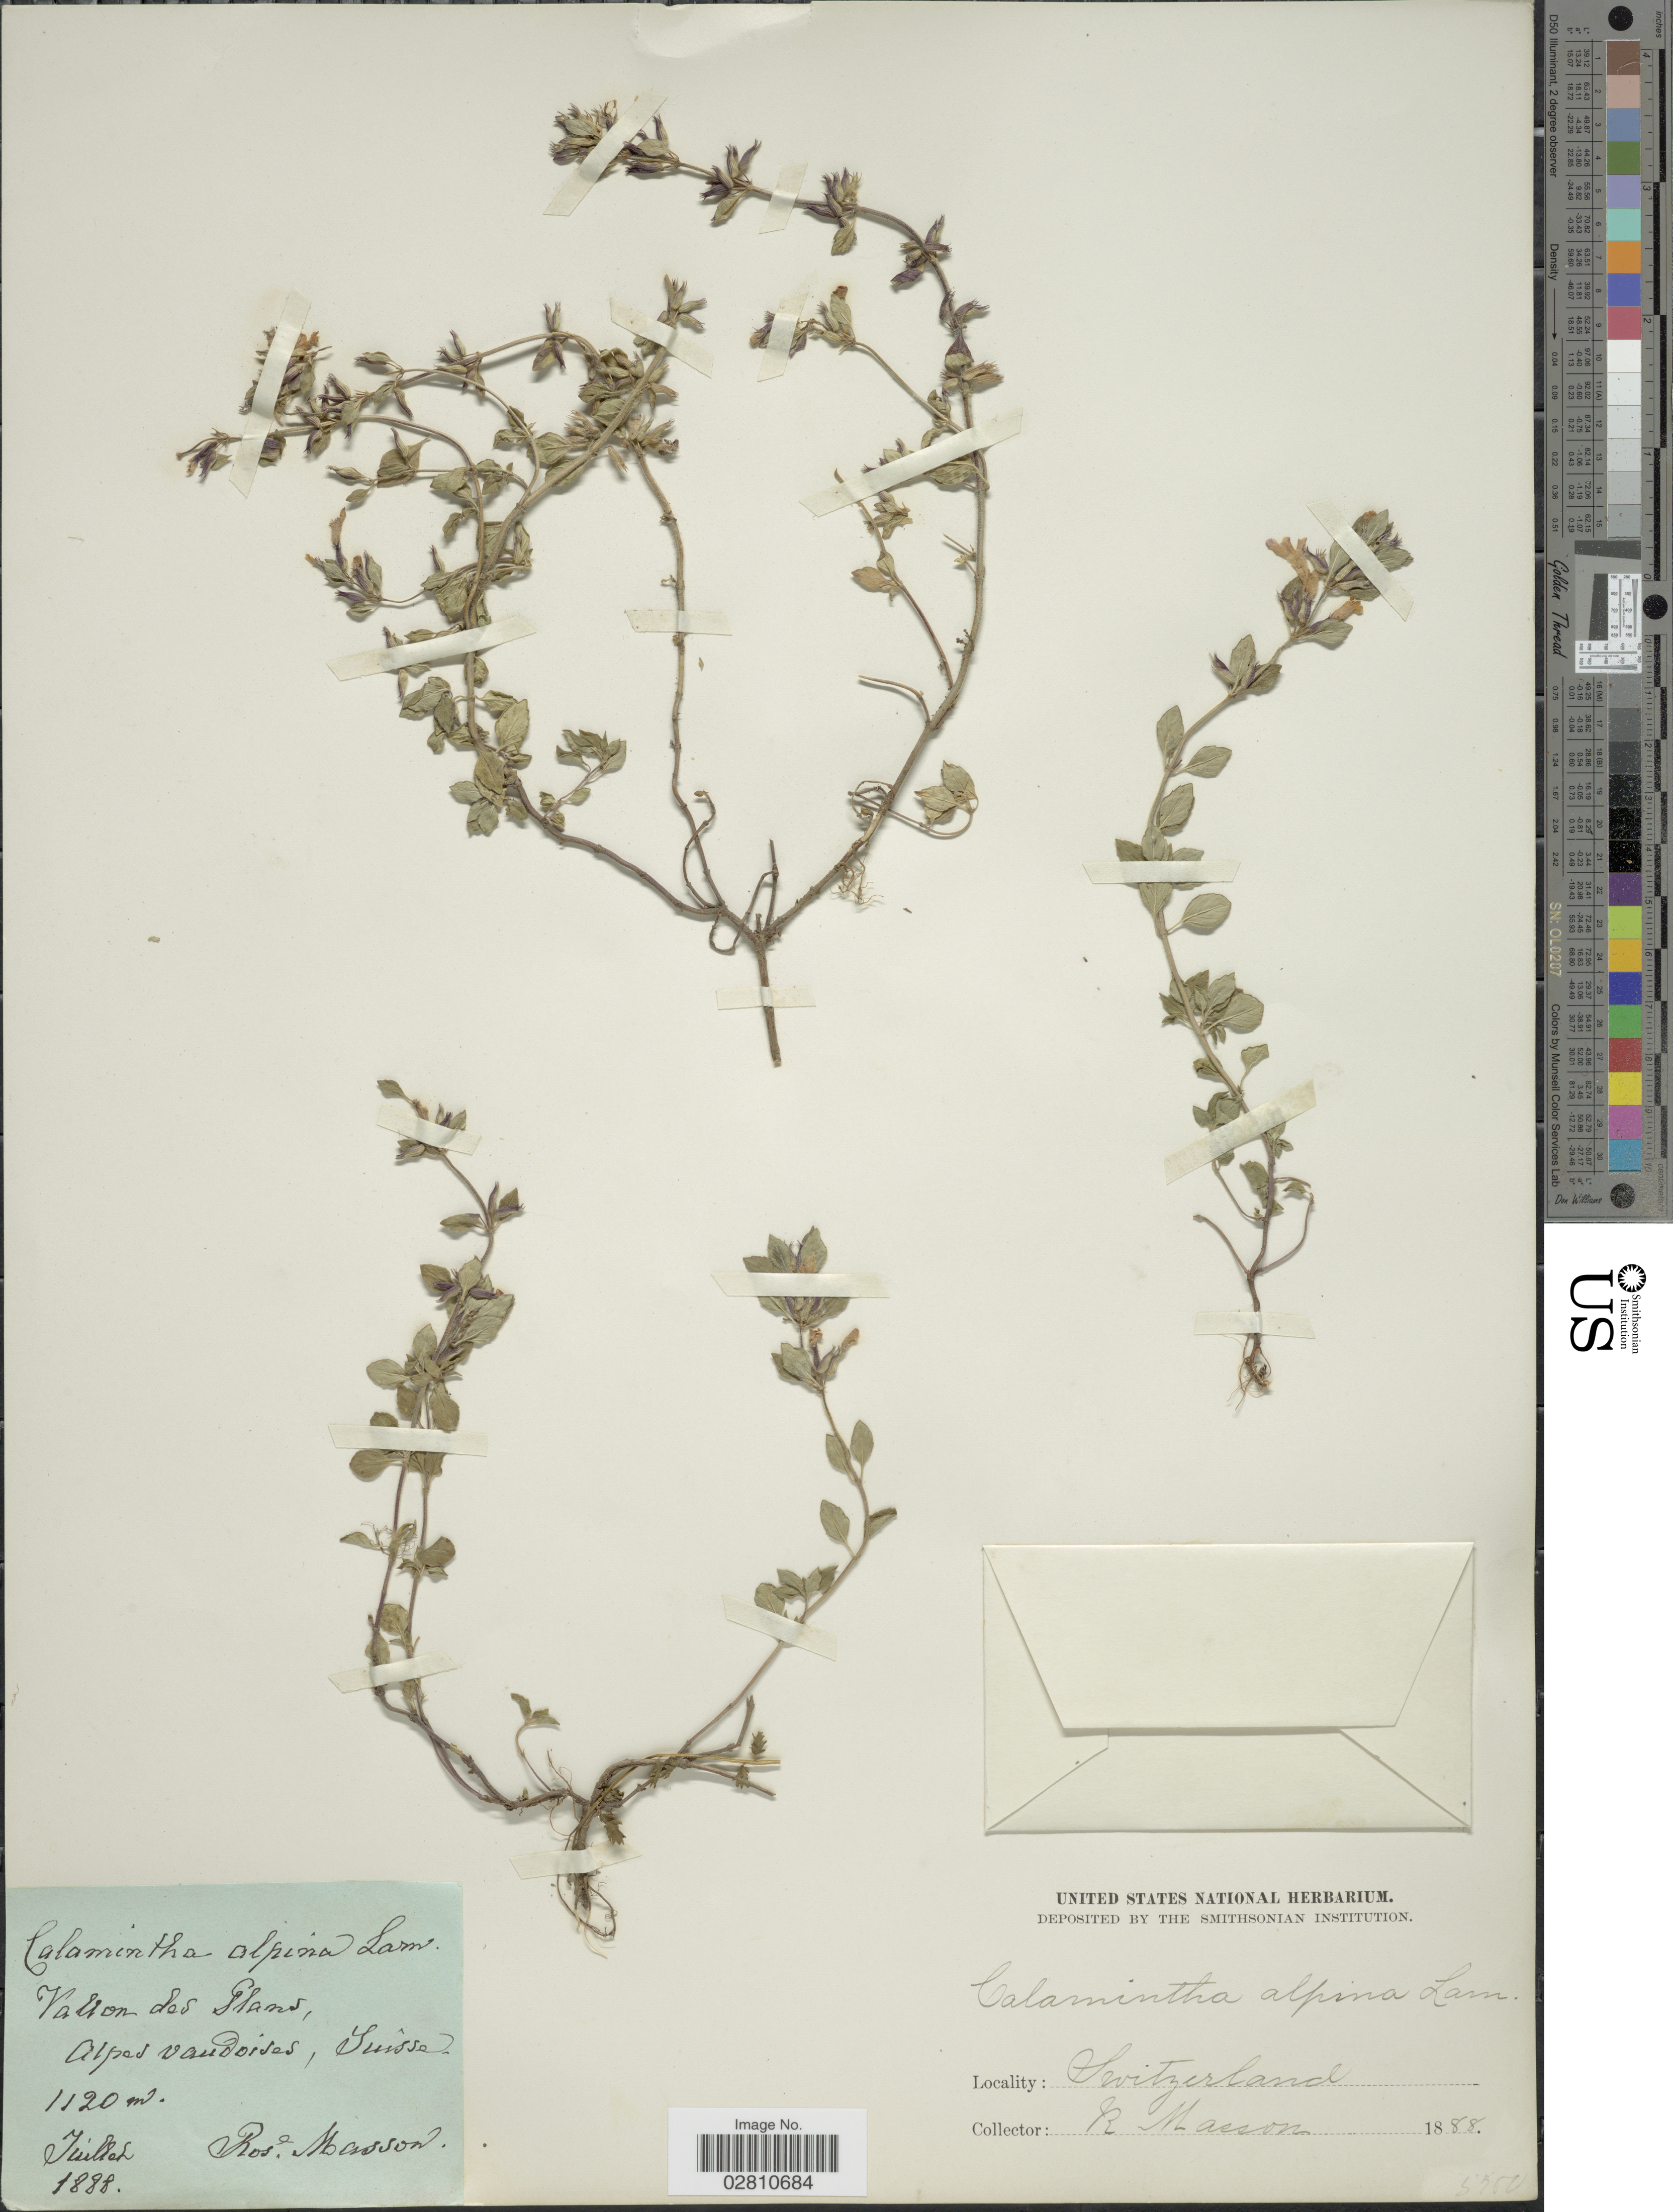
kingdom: Plantae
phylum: Tracheophyta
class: Magnoliopsida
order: Lamiales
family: Lamiaceae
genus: Clinopodium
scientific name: Clinopodium alpinum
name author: (L.) Kuntze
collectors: R. Masson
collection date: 1888-07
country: Switzerland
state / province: Vaud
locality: Alpes vandoises, Suisse, Vallon des Gland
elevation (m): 1120